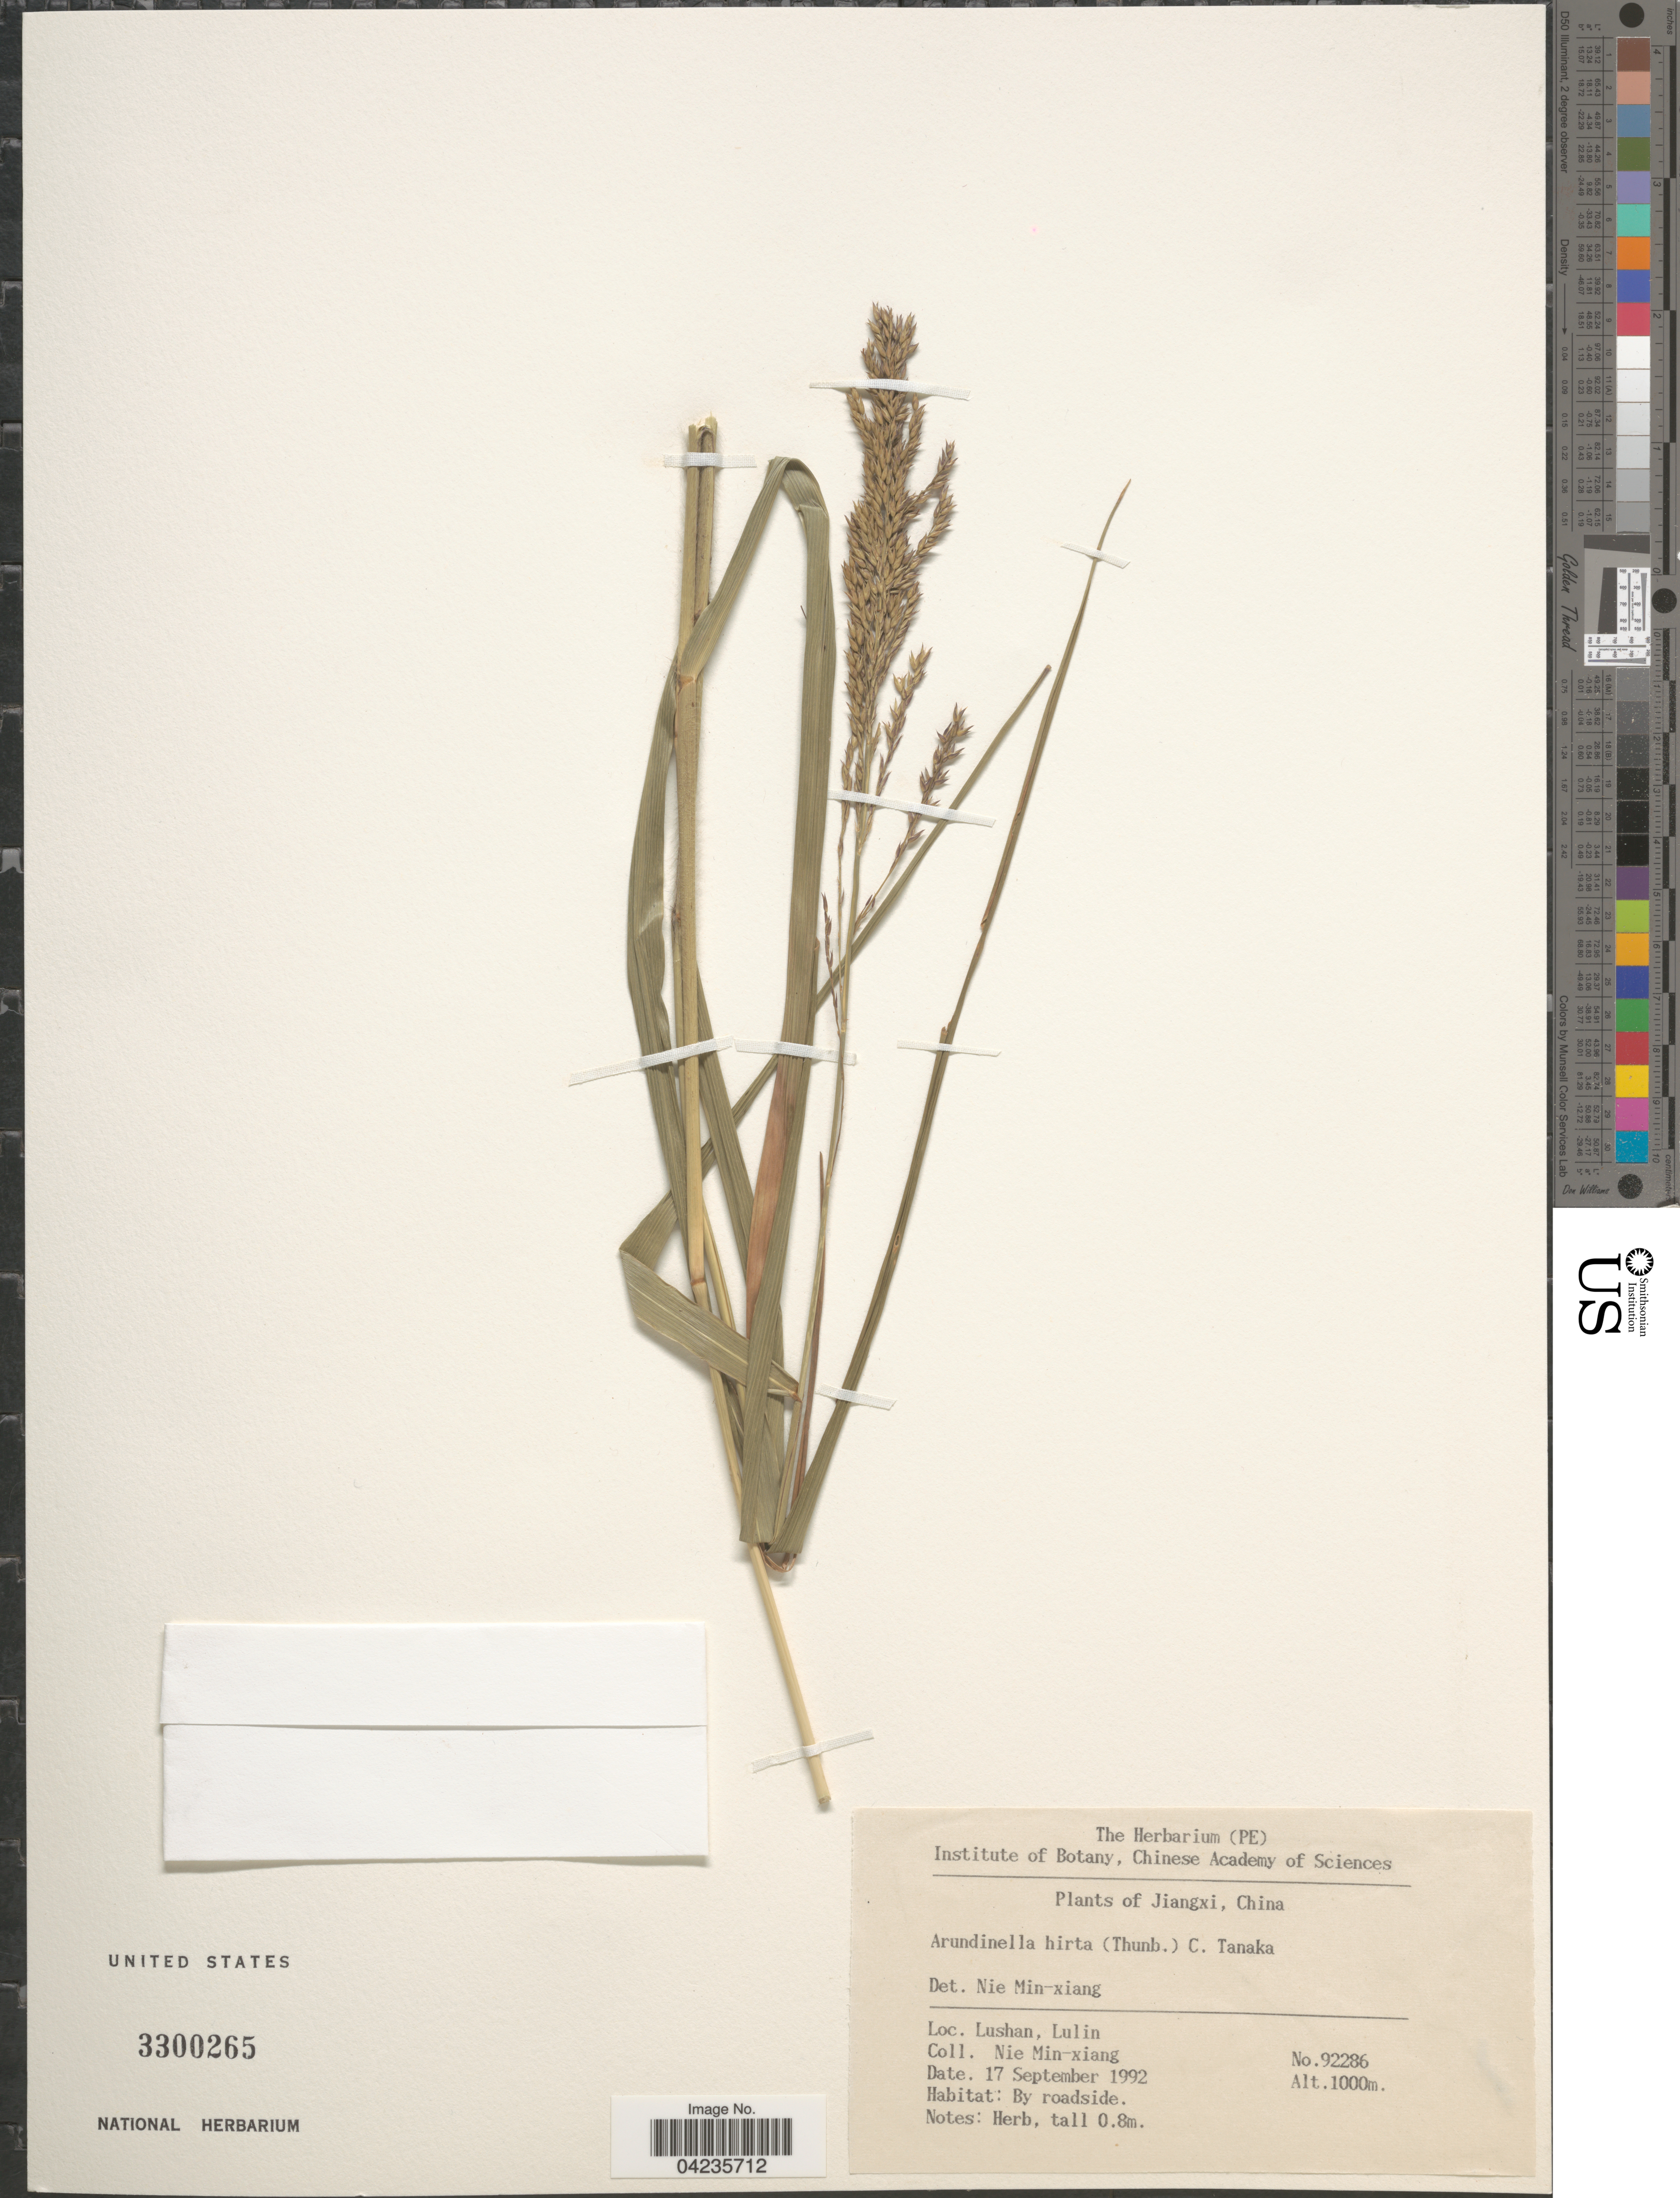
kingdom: Plantae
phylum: Tracheophyta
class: Liliopsida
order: Poales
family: Poaceae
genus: Arundinella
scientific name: Arundinella hirta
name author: (Thunb.) Tanaka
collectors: M. Nie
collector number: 92286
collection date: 1992-09-17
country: China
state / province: Jiangxi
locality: Jiangxi. Lushan, Lulin.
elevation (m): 1000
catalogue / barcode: US 3300265